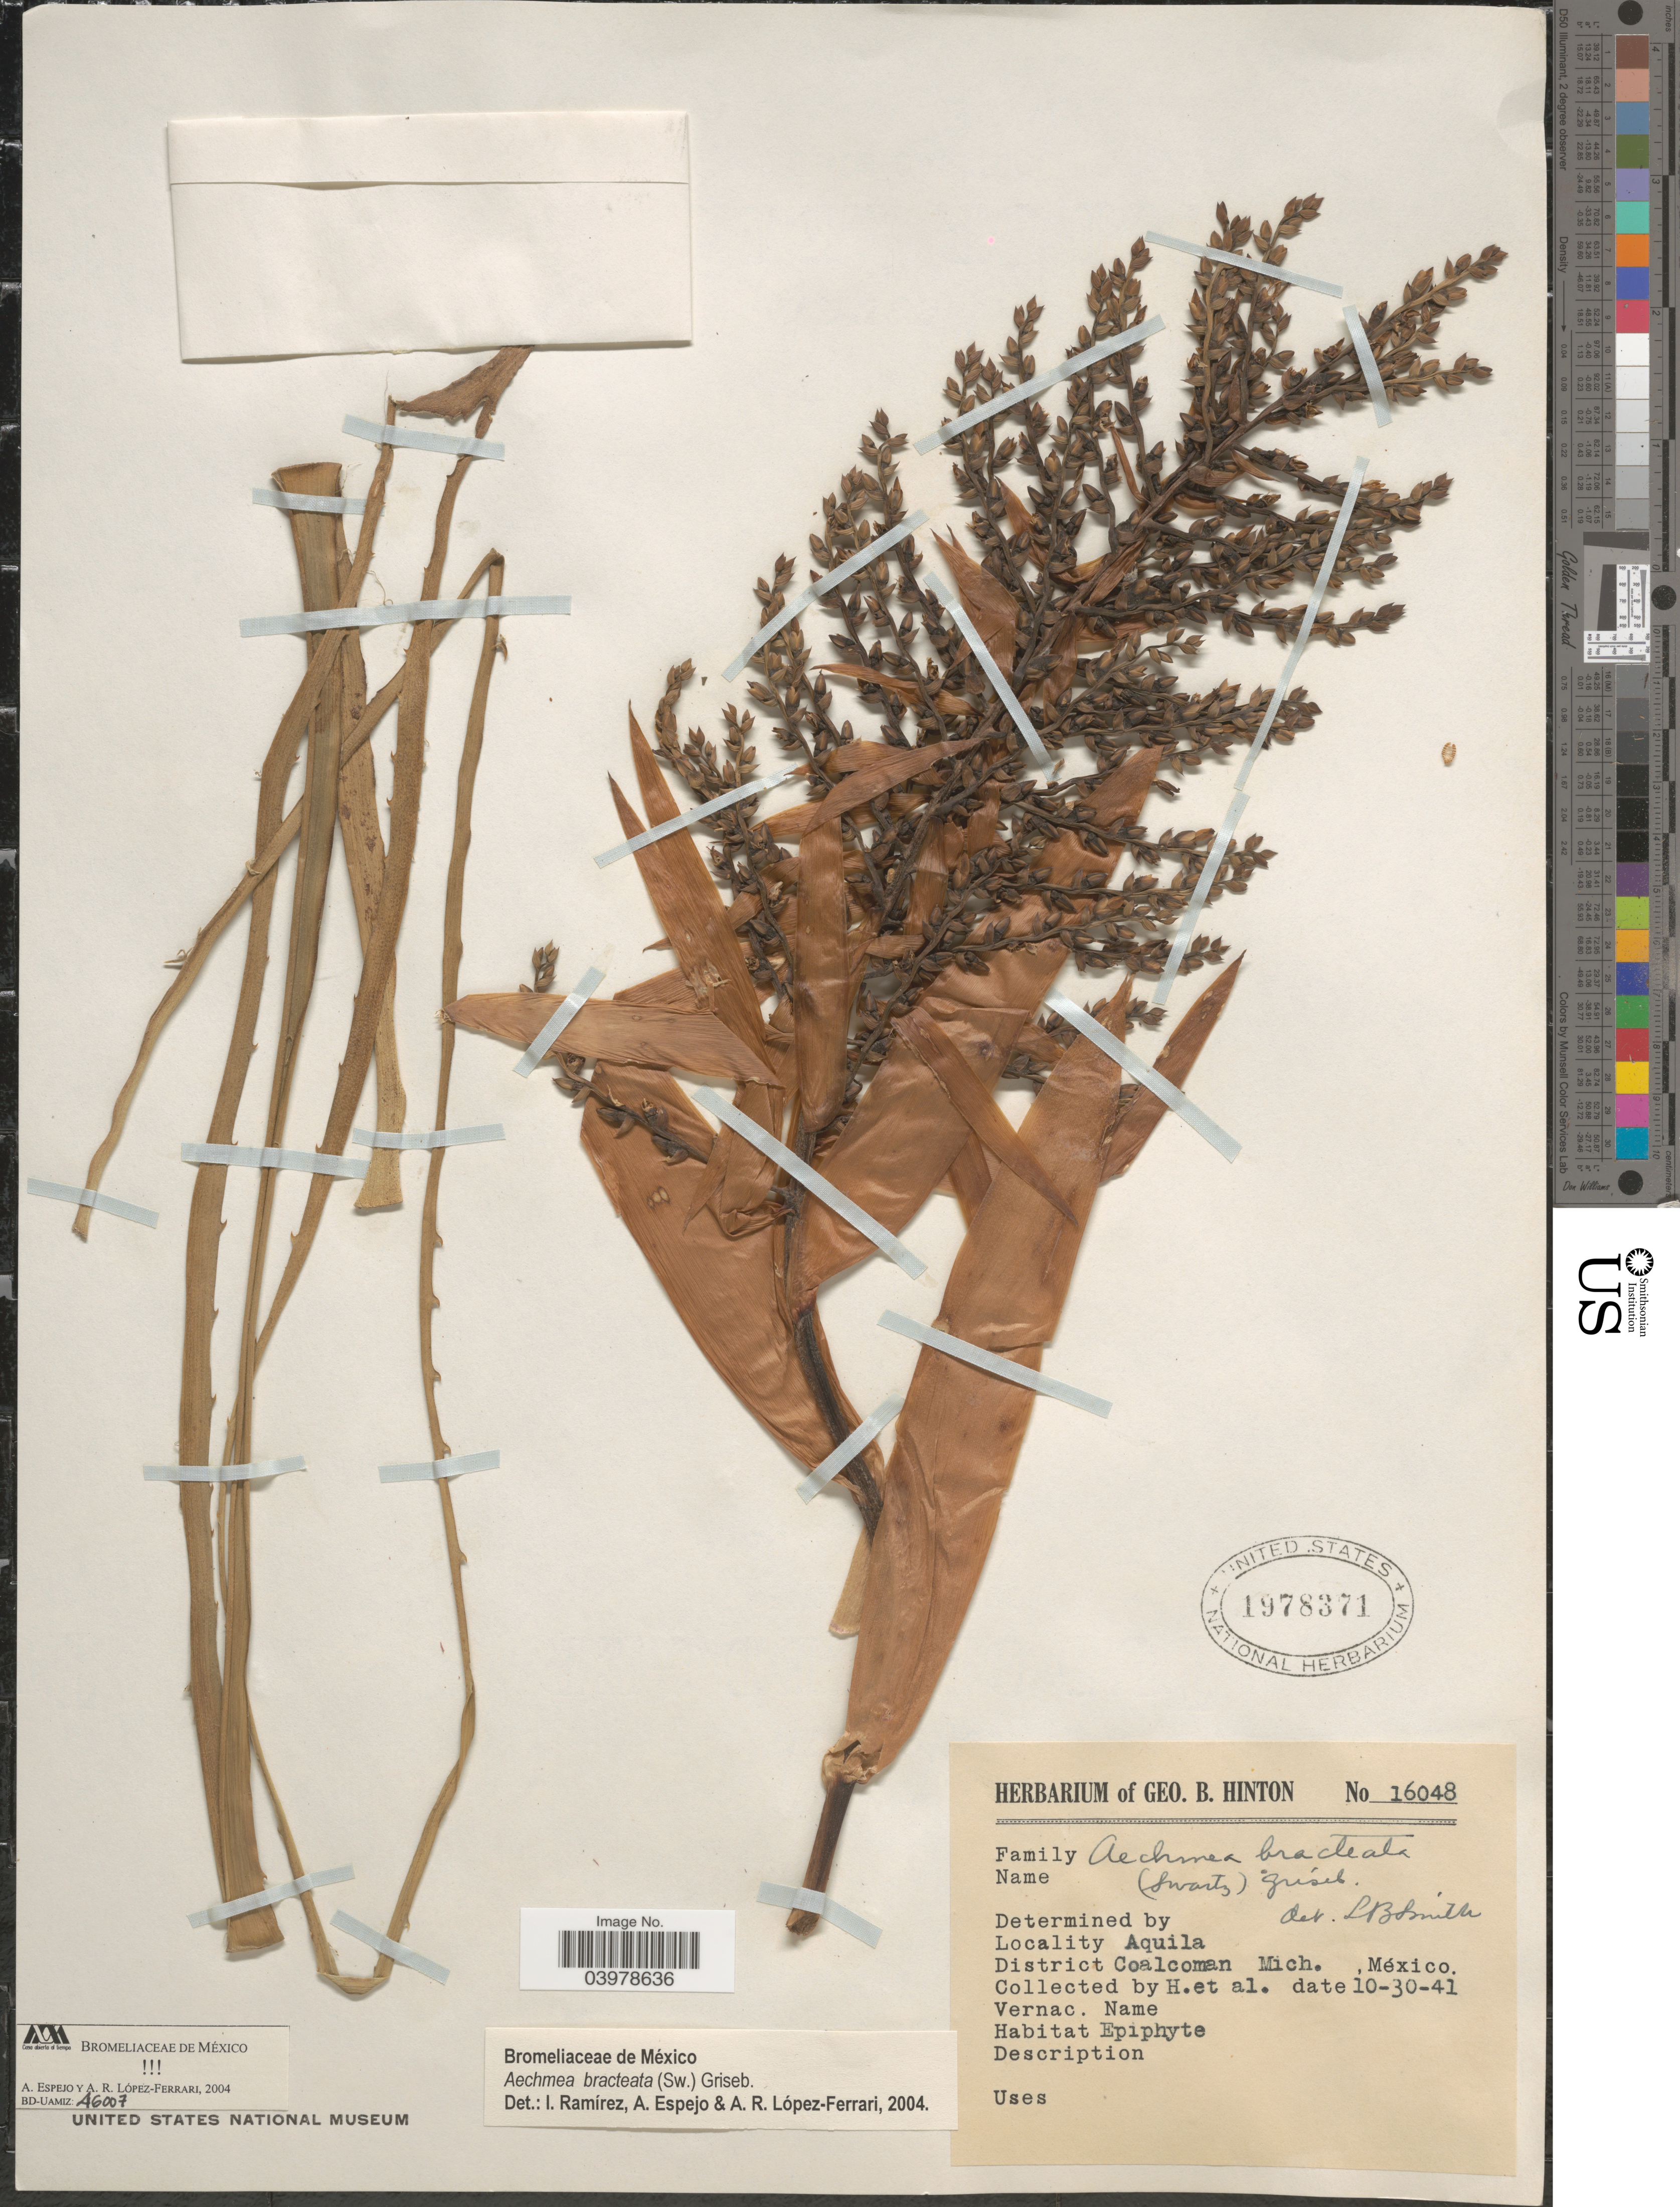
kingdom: Plantae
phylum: Tracheophyta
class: Liliopsida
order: Poales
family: Bromeliaceae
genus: Aechmea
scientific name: Aechmea bracteata var. bracteata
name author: (Sw.) Griseb.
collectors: G. B. Hinton & et al.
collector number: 16048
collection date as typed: Transcribed d/m/y: 30/10/41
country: Mexico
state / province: Michoacán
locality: Aquila. District Coalcoman.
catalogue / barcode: US 1978371